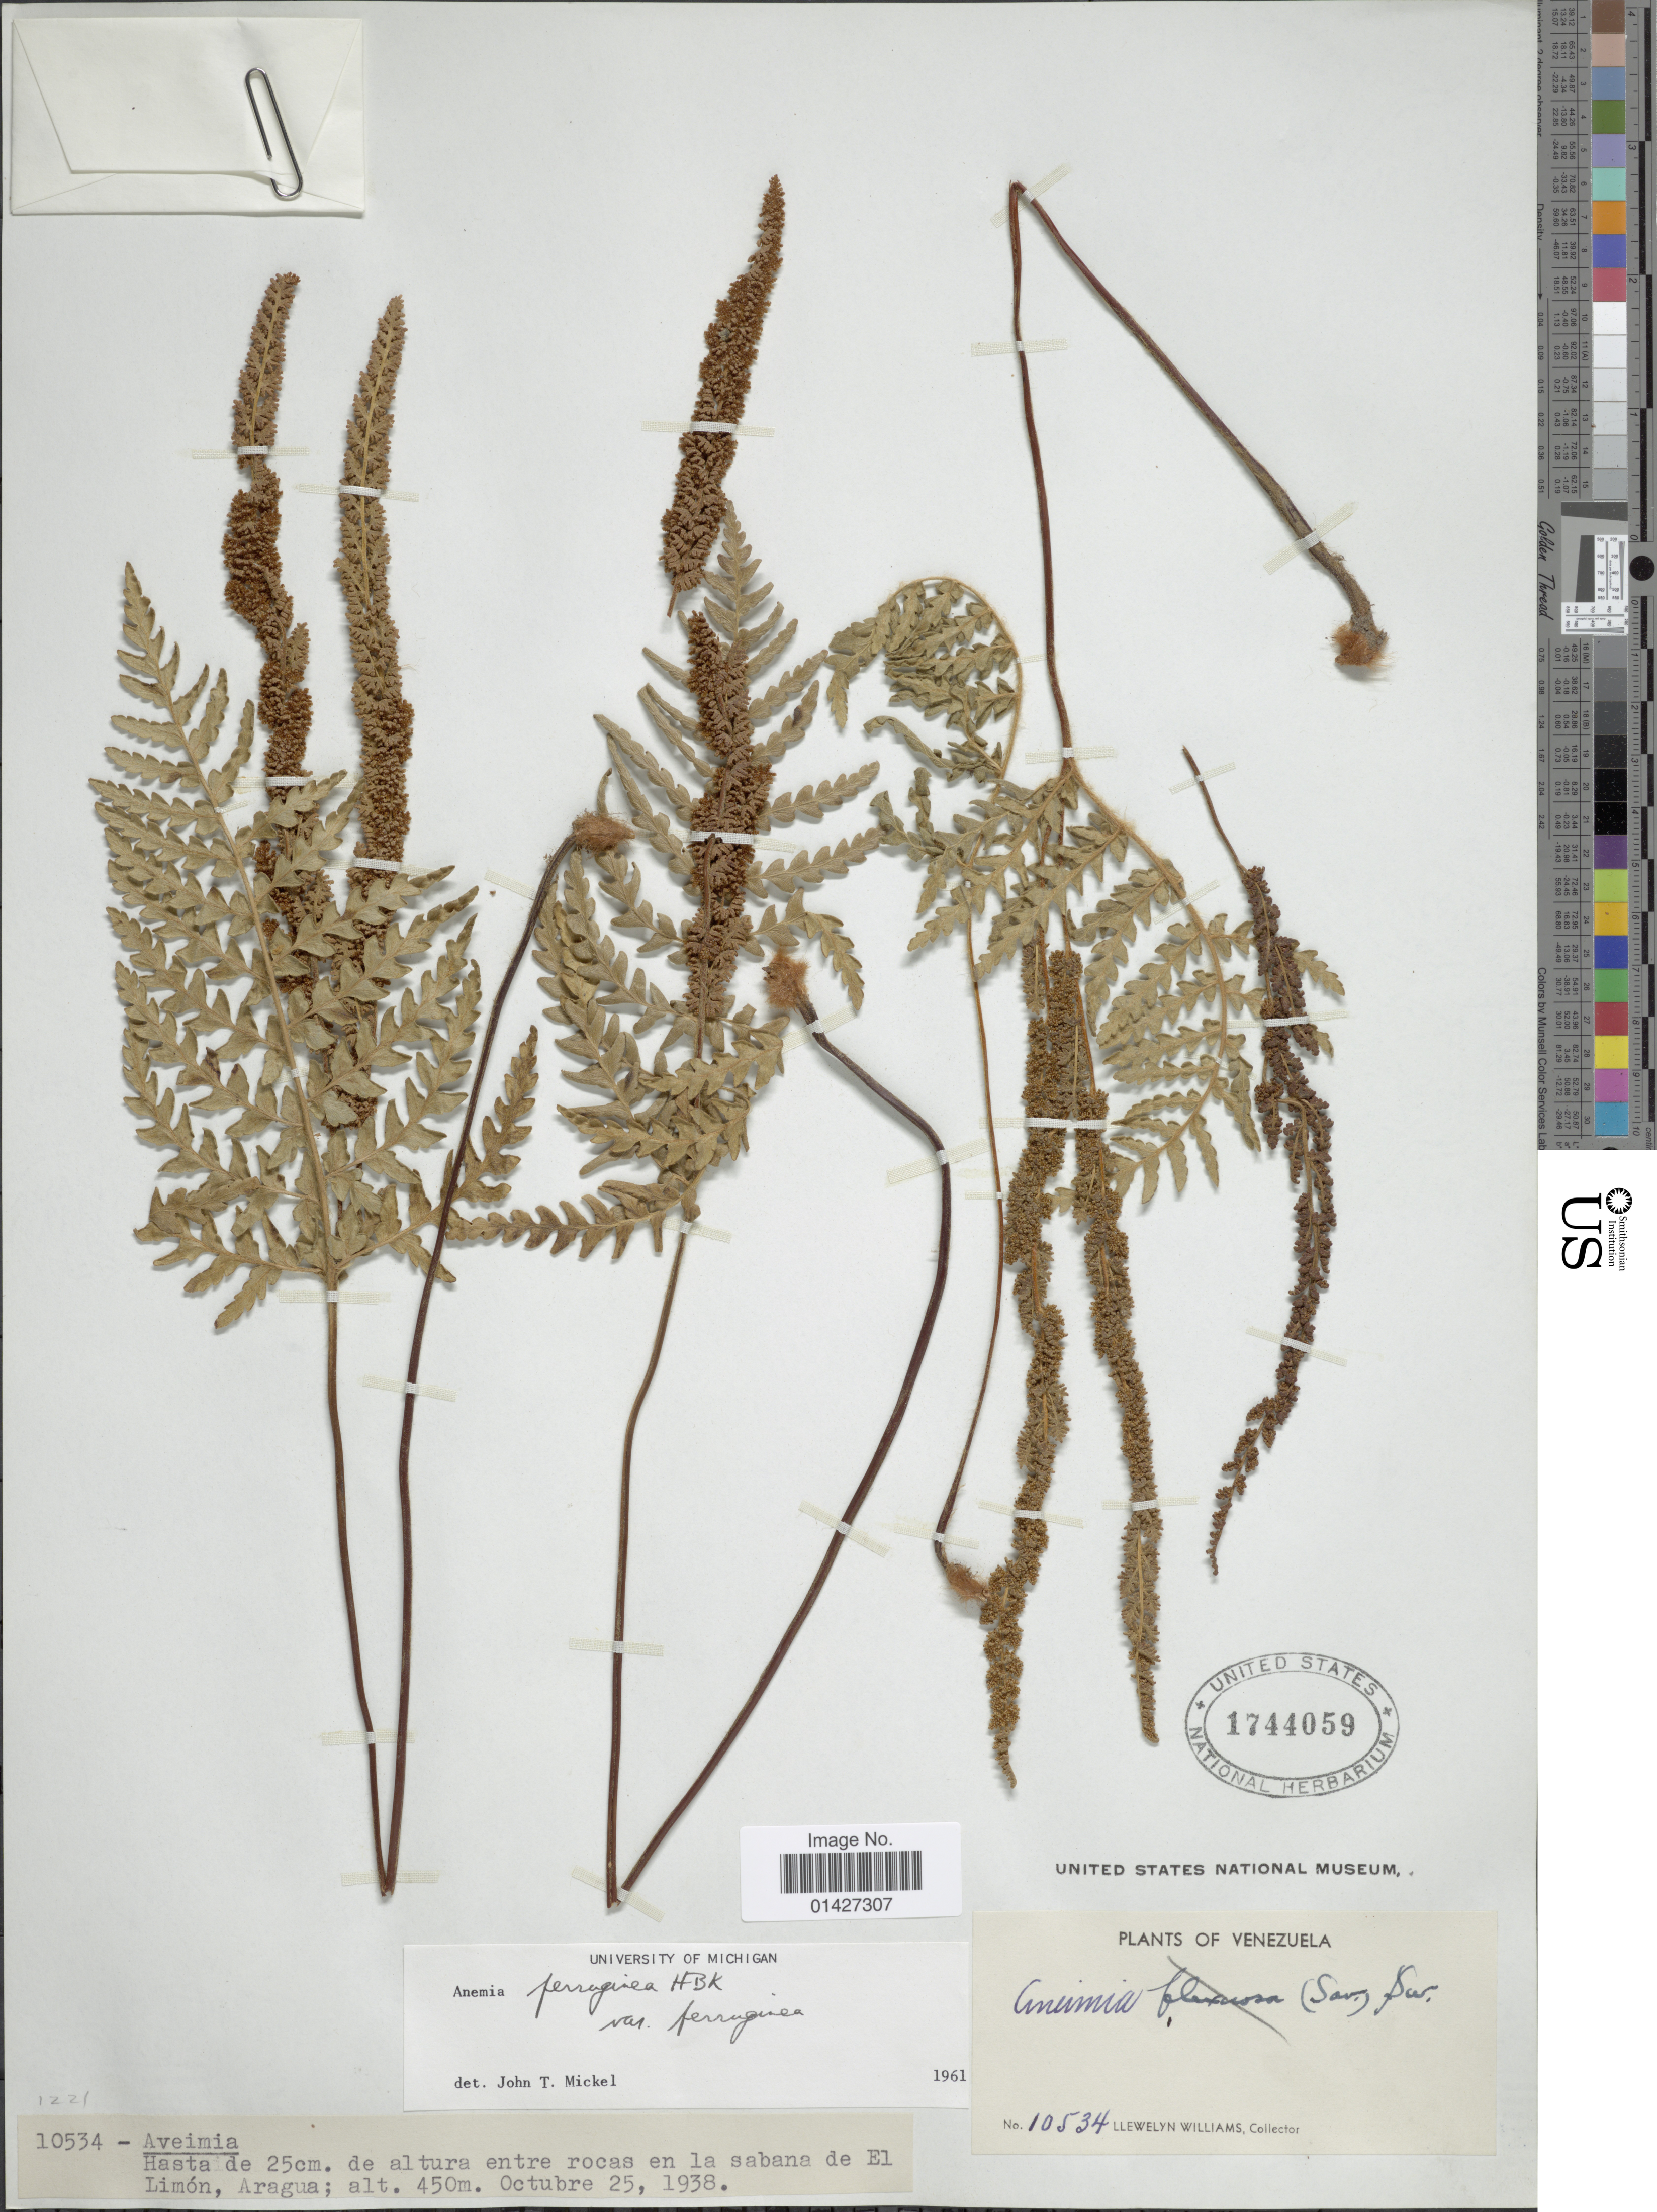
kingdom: Plantae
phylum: Tracheophyta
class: Polypodiopsida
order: Schizaeales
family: Anemiaceae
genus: Anemia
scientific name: Anemia ferruginea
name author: Kunth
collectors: Ll. Williams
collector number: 10534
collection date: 1938-10-25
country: Venezuela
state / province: Aragua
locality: Hasta de 25cm. de altura entre rocas en la sabana de El Limón, Aragua.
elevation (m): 450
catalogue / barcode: US 1744059